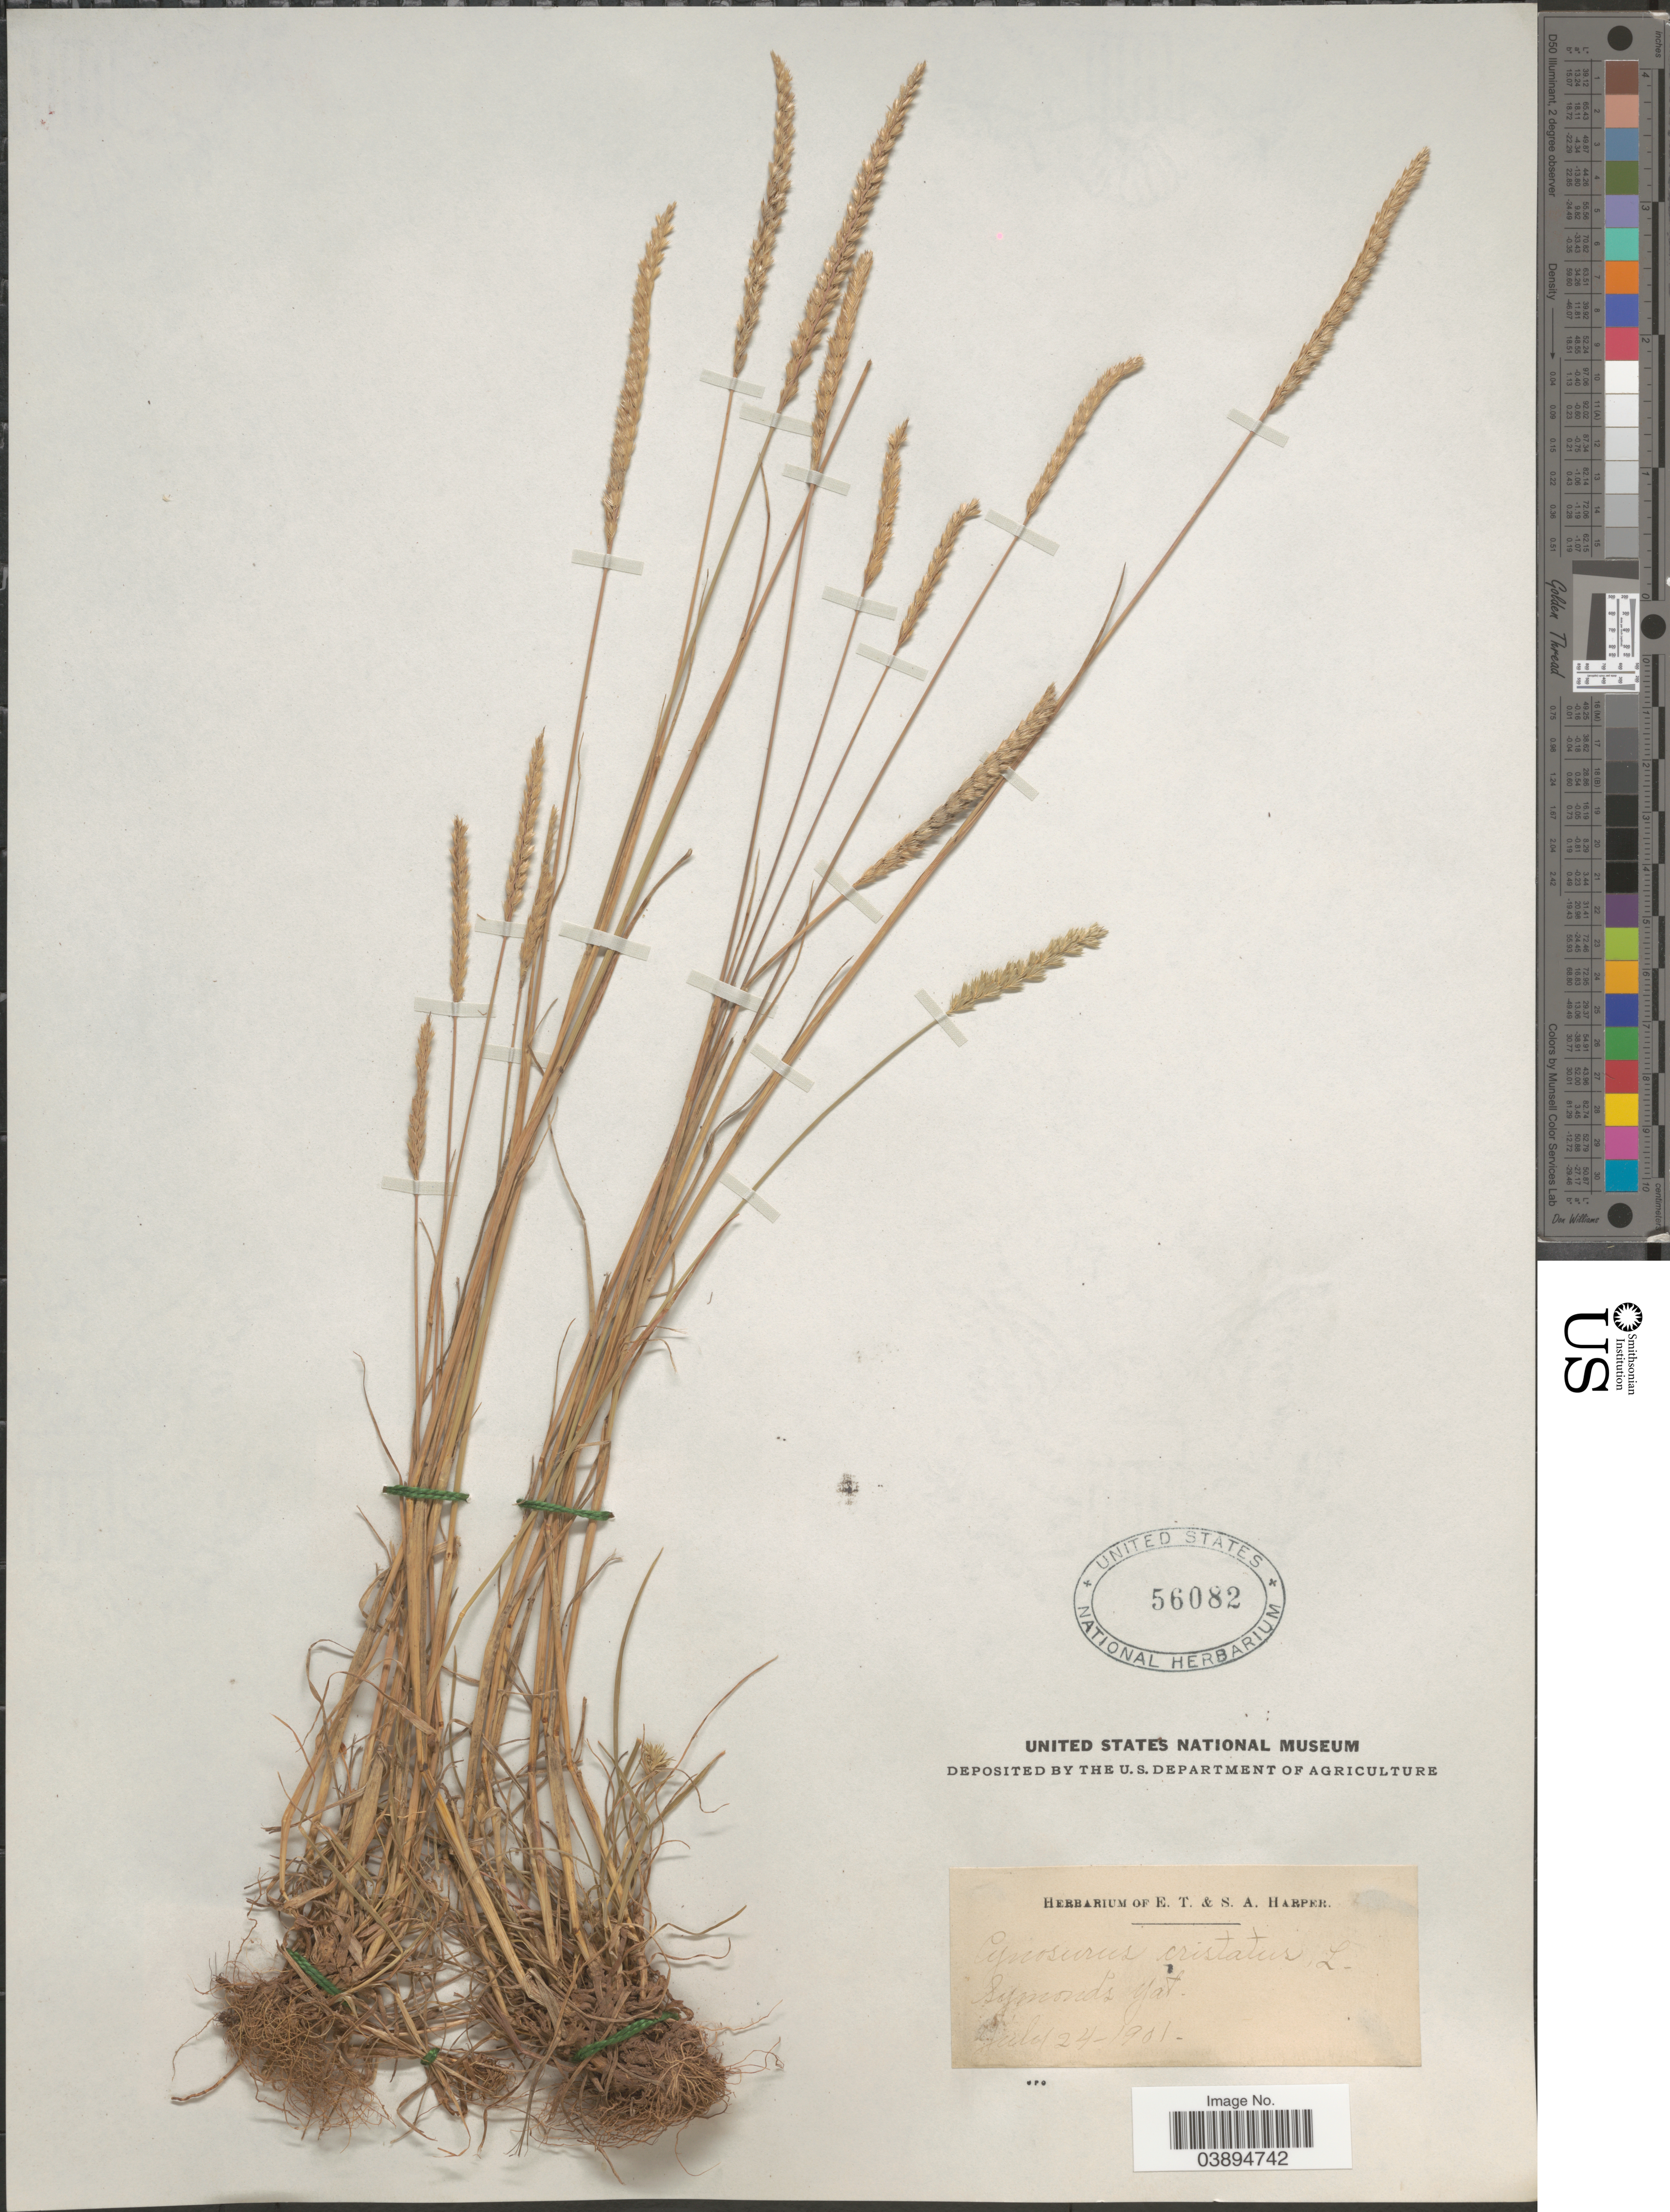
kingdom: Plantae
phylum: Tracheophyta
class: Liliopsida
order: Poales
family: Poaceae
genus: Cynosurus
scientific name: Cynosurus cristatus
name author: L.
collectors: ex herb. of E. T. & S. A. Harper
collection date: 1901-07-24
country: United Kingdom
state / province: England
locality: Symonds Yat.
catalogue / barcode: US 56082